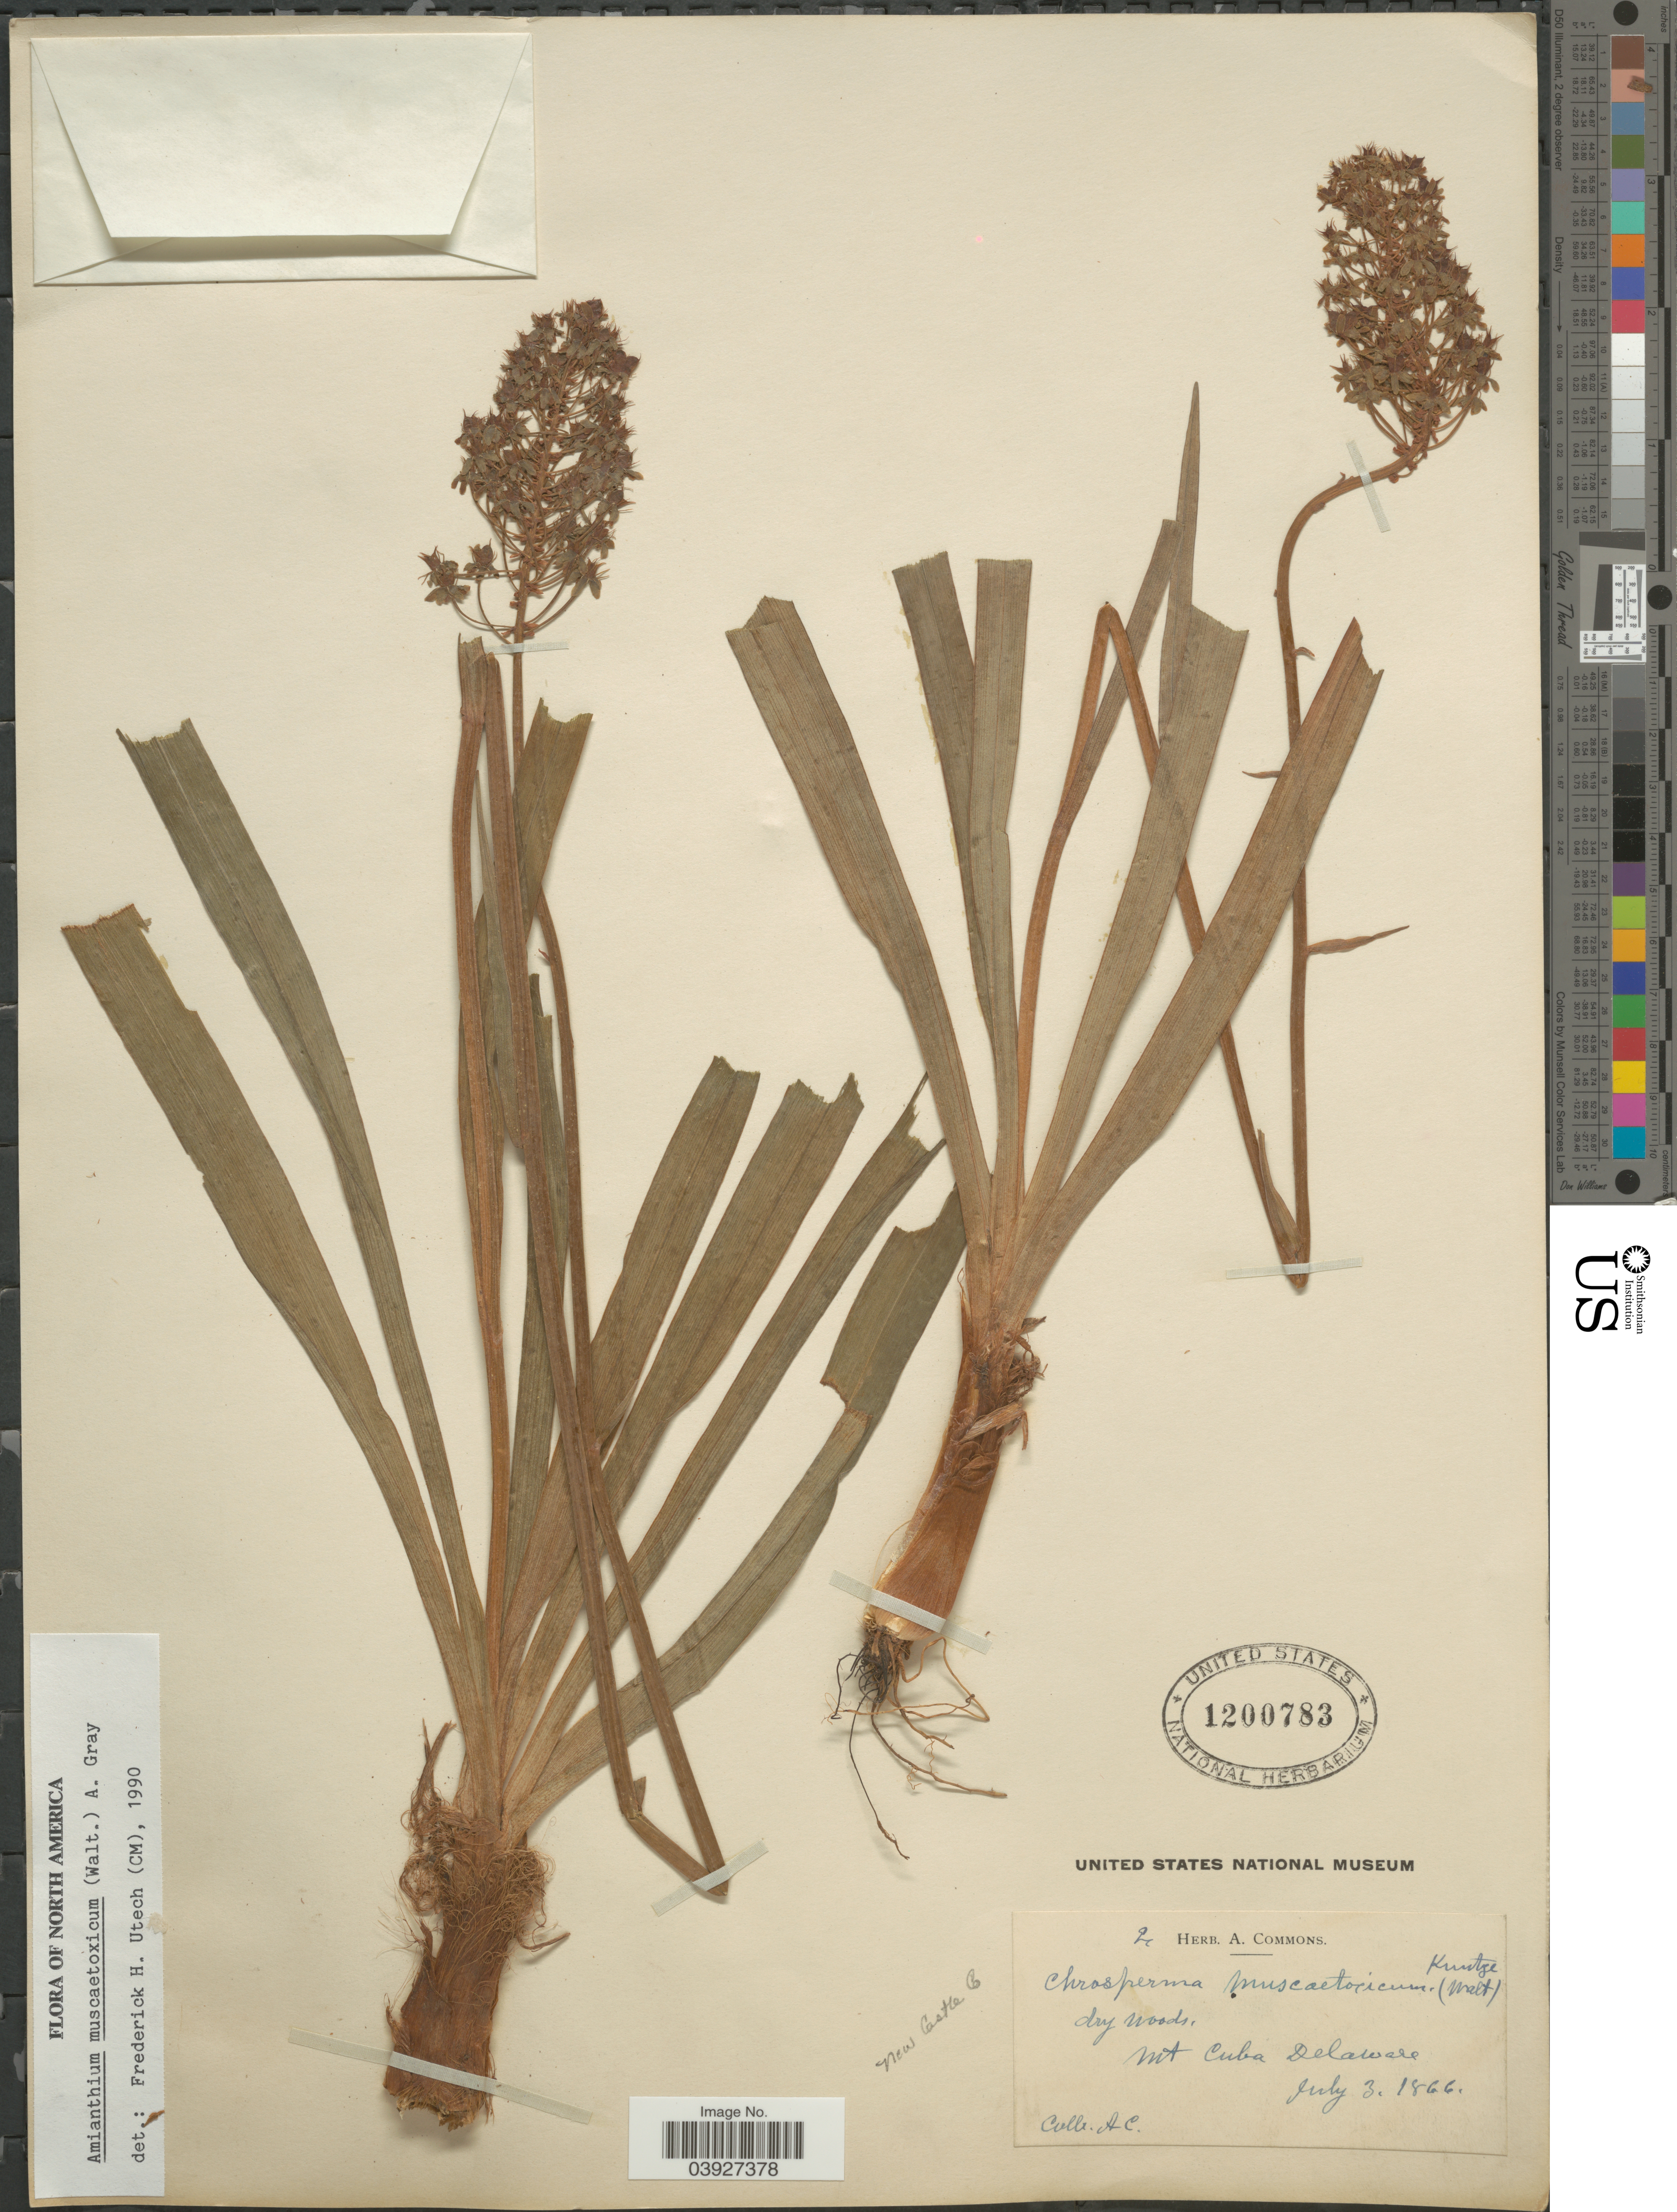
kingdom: Plantae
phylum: Tracheophyta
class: Liliopsida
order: Liliales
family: Melanthiaceae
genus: Amianthium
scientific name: Amianthium muscitoxicum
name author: (Walter) A. Gray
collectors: A. Commons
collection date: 1866-07-03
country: United States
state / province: Delaware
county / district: New Castle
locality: Mt Cuba. New Castle Co.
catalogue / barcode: US 1200783